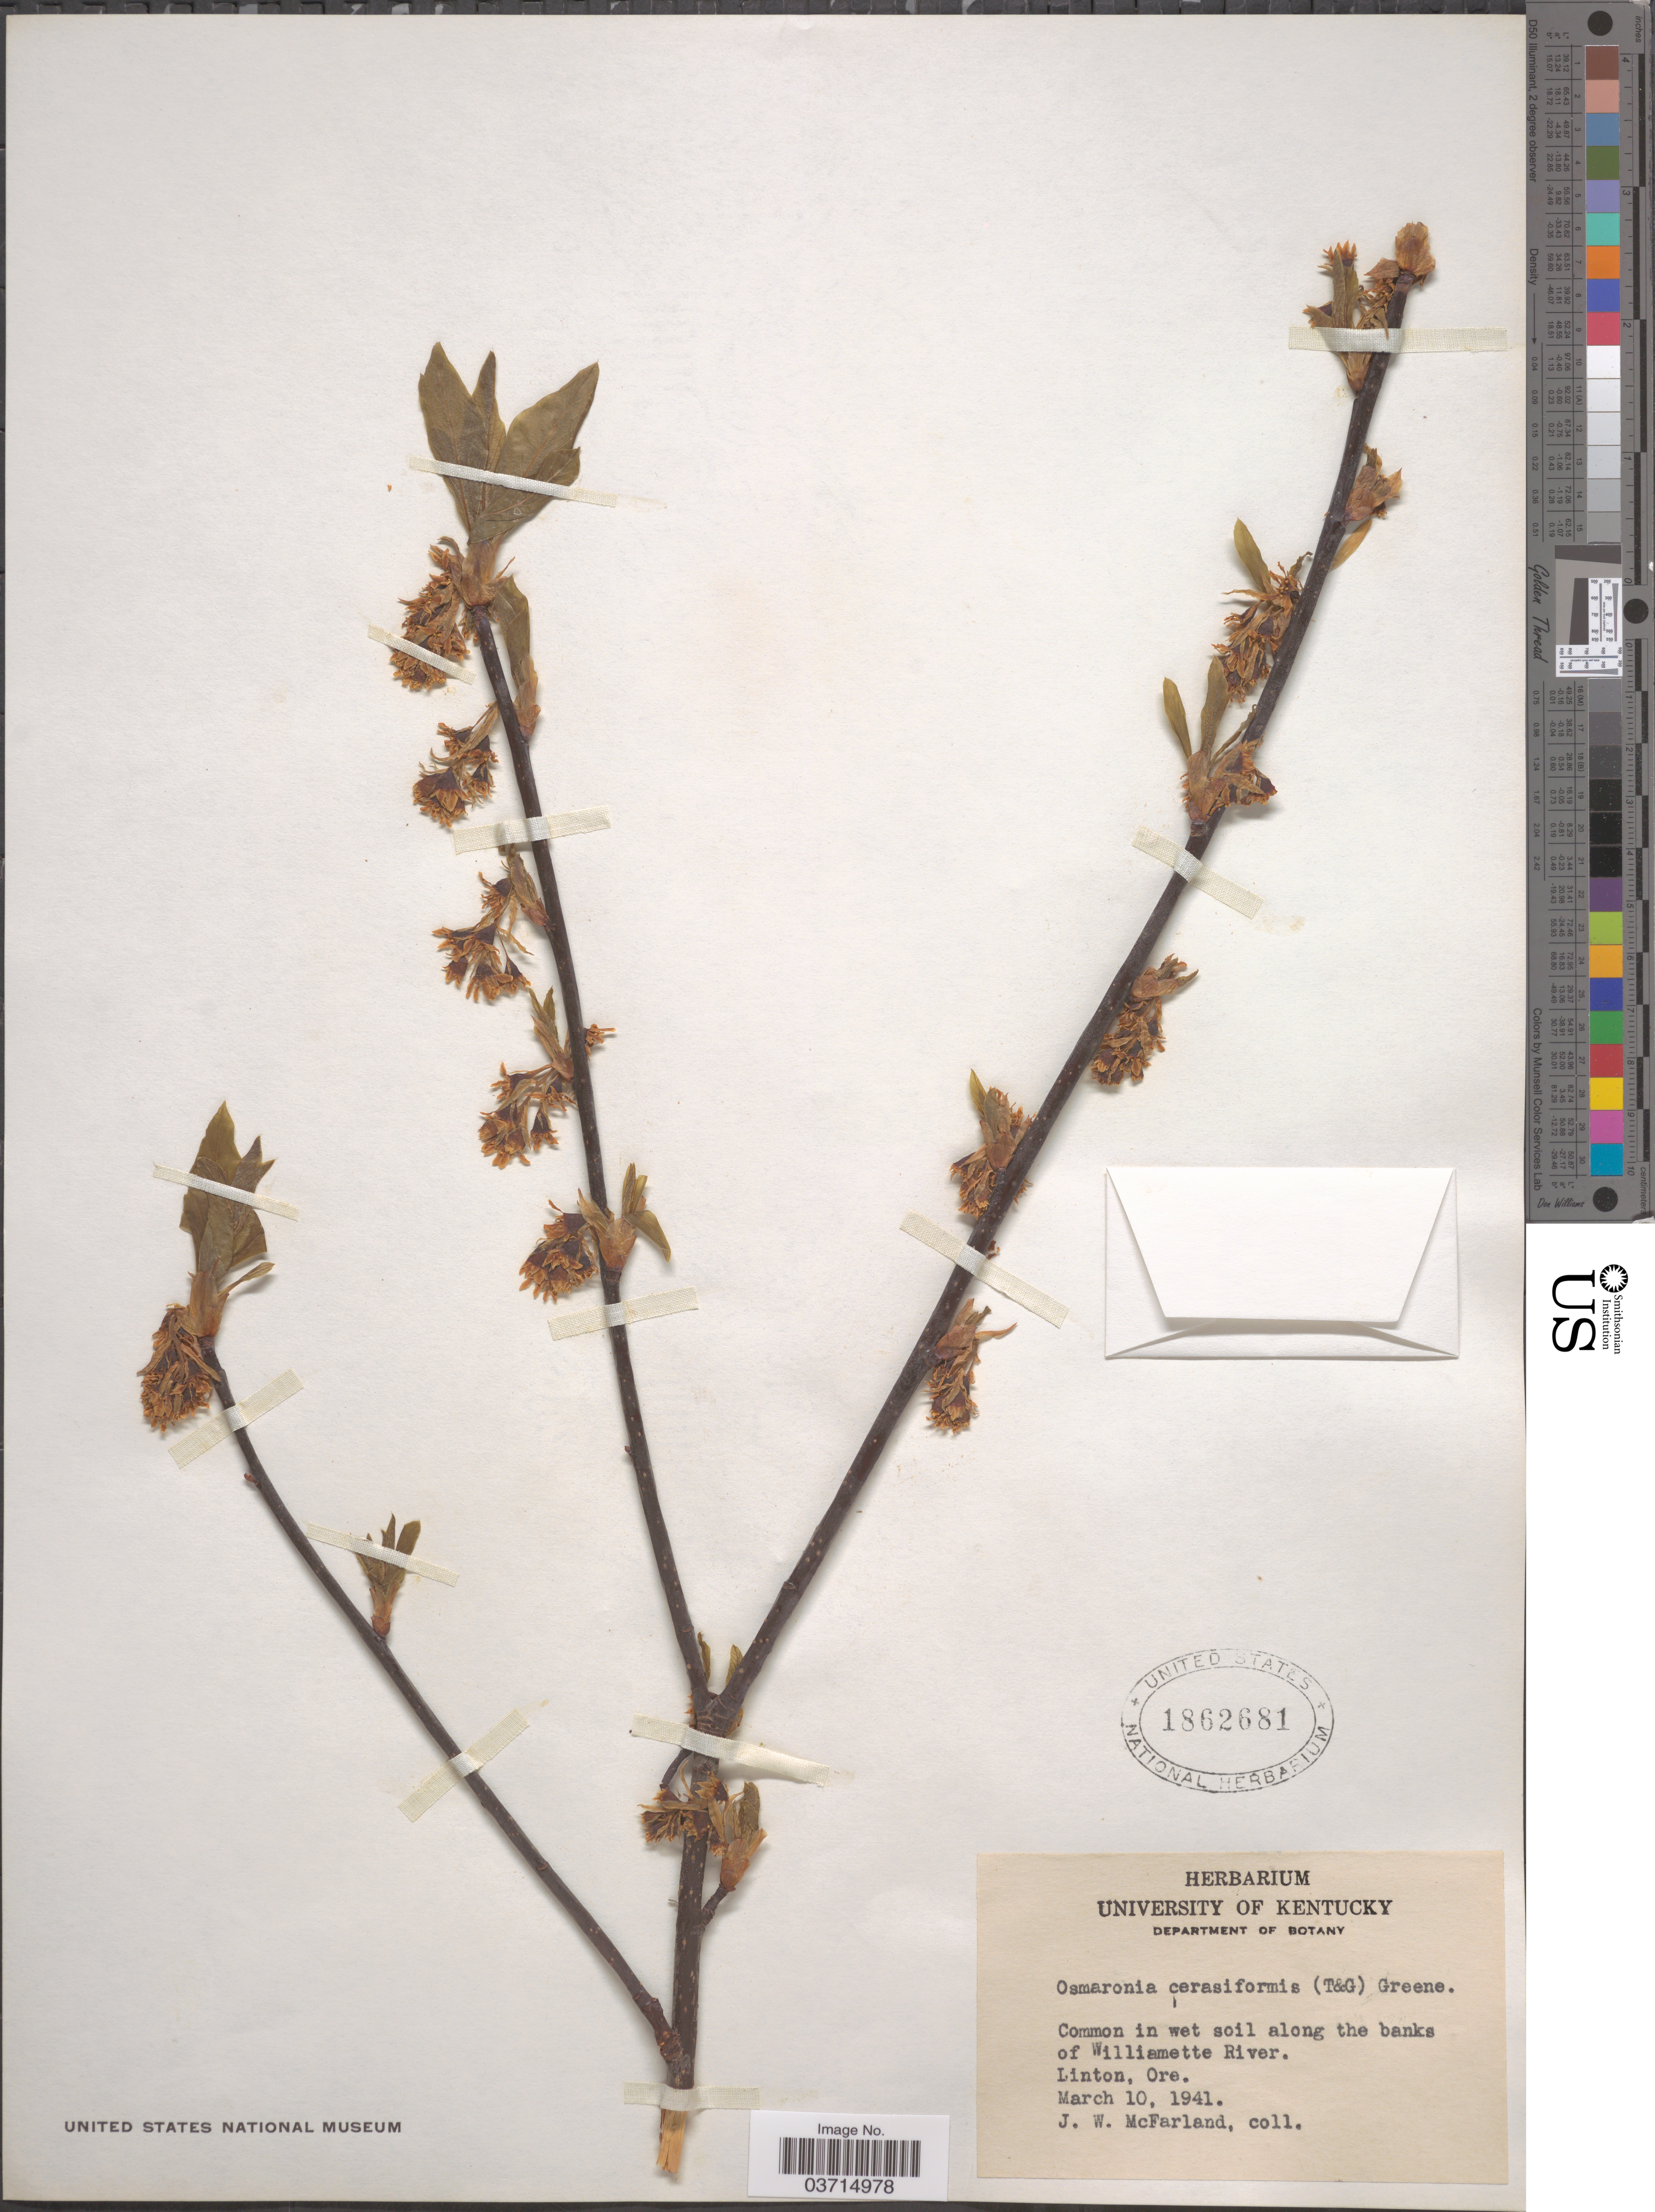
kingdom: Plantae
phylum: Tracheophyta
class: Magnoliopsida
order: Rosales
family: Rosaceae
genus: Oemleria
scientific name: Oemleria cerasiformis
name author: (Torr. & A. Gray ex Hook. & Arn.) J.W. Landon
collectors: J. Mcfarland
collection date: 1941-03-10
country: United States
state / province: Oregon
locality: Common in wet soil along the banks of Williamette River. Linton.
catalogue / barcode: US 1862681